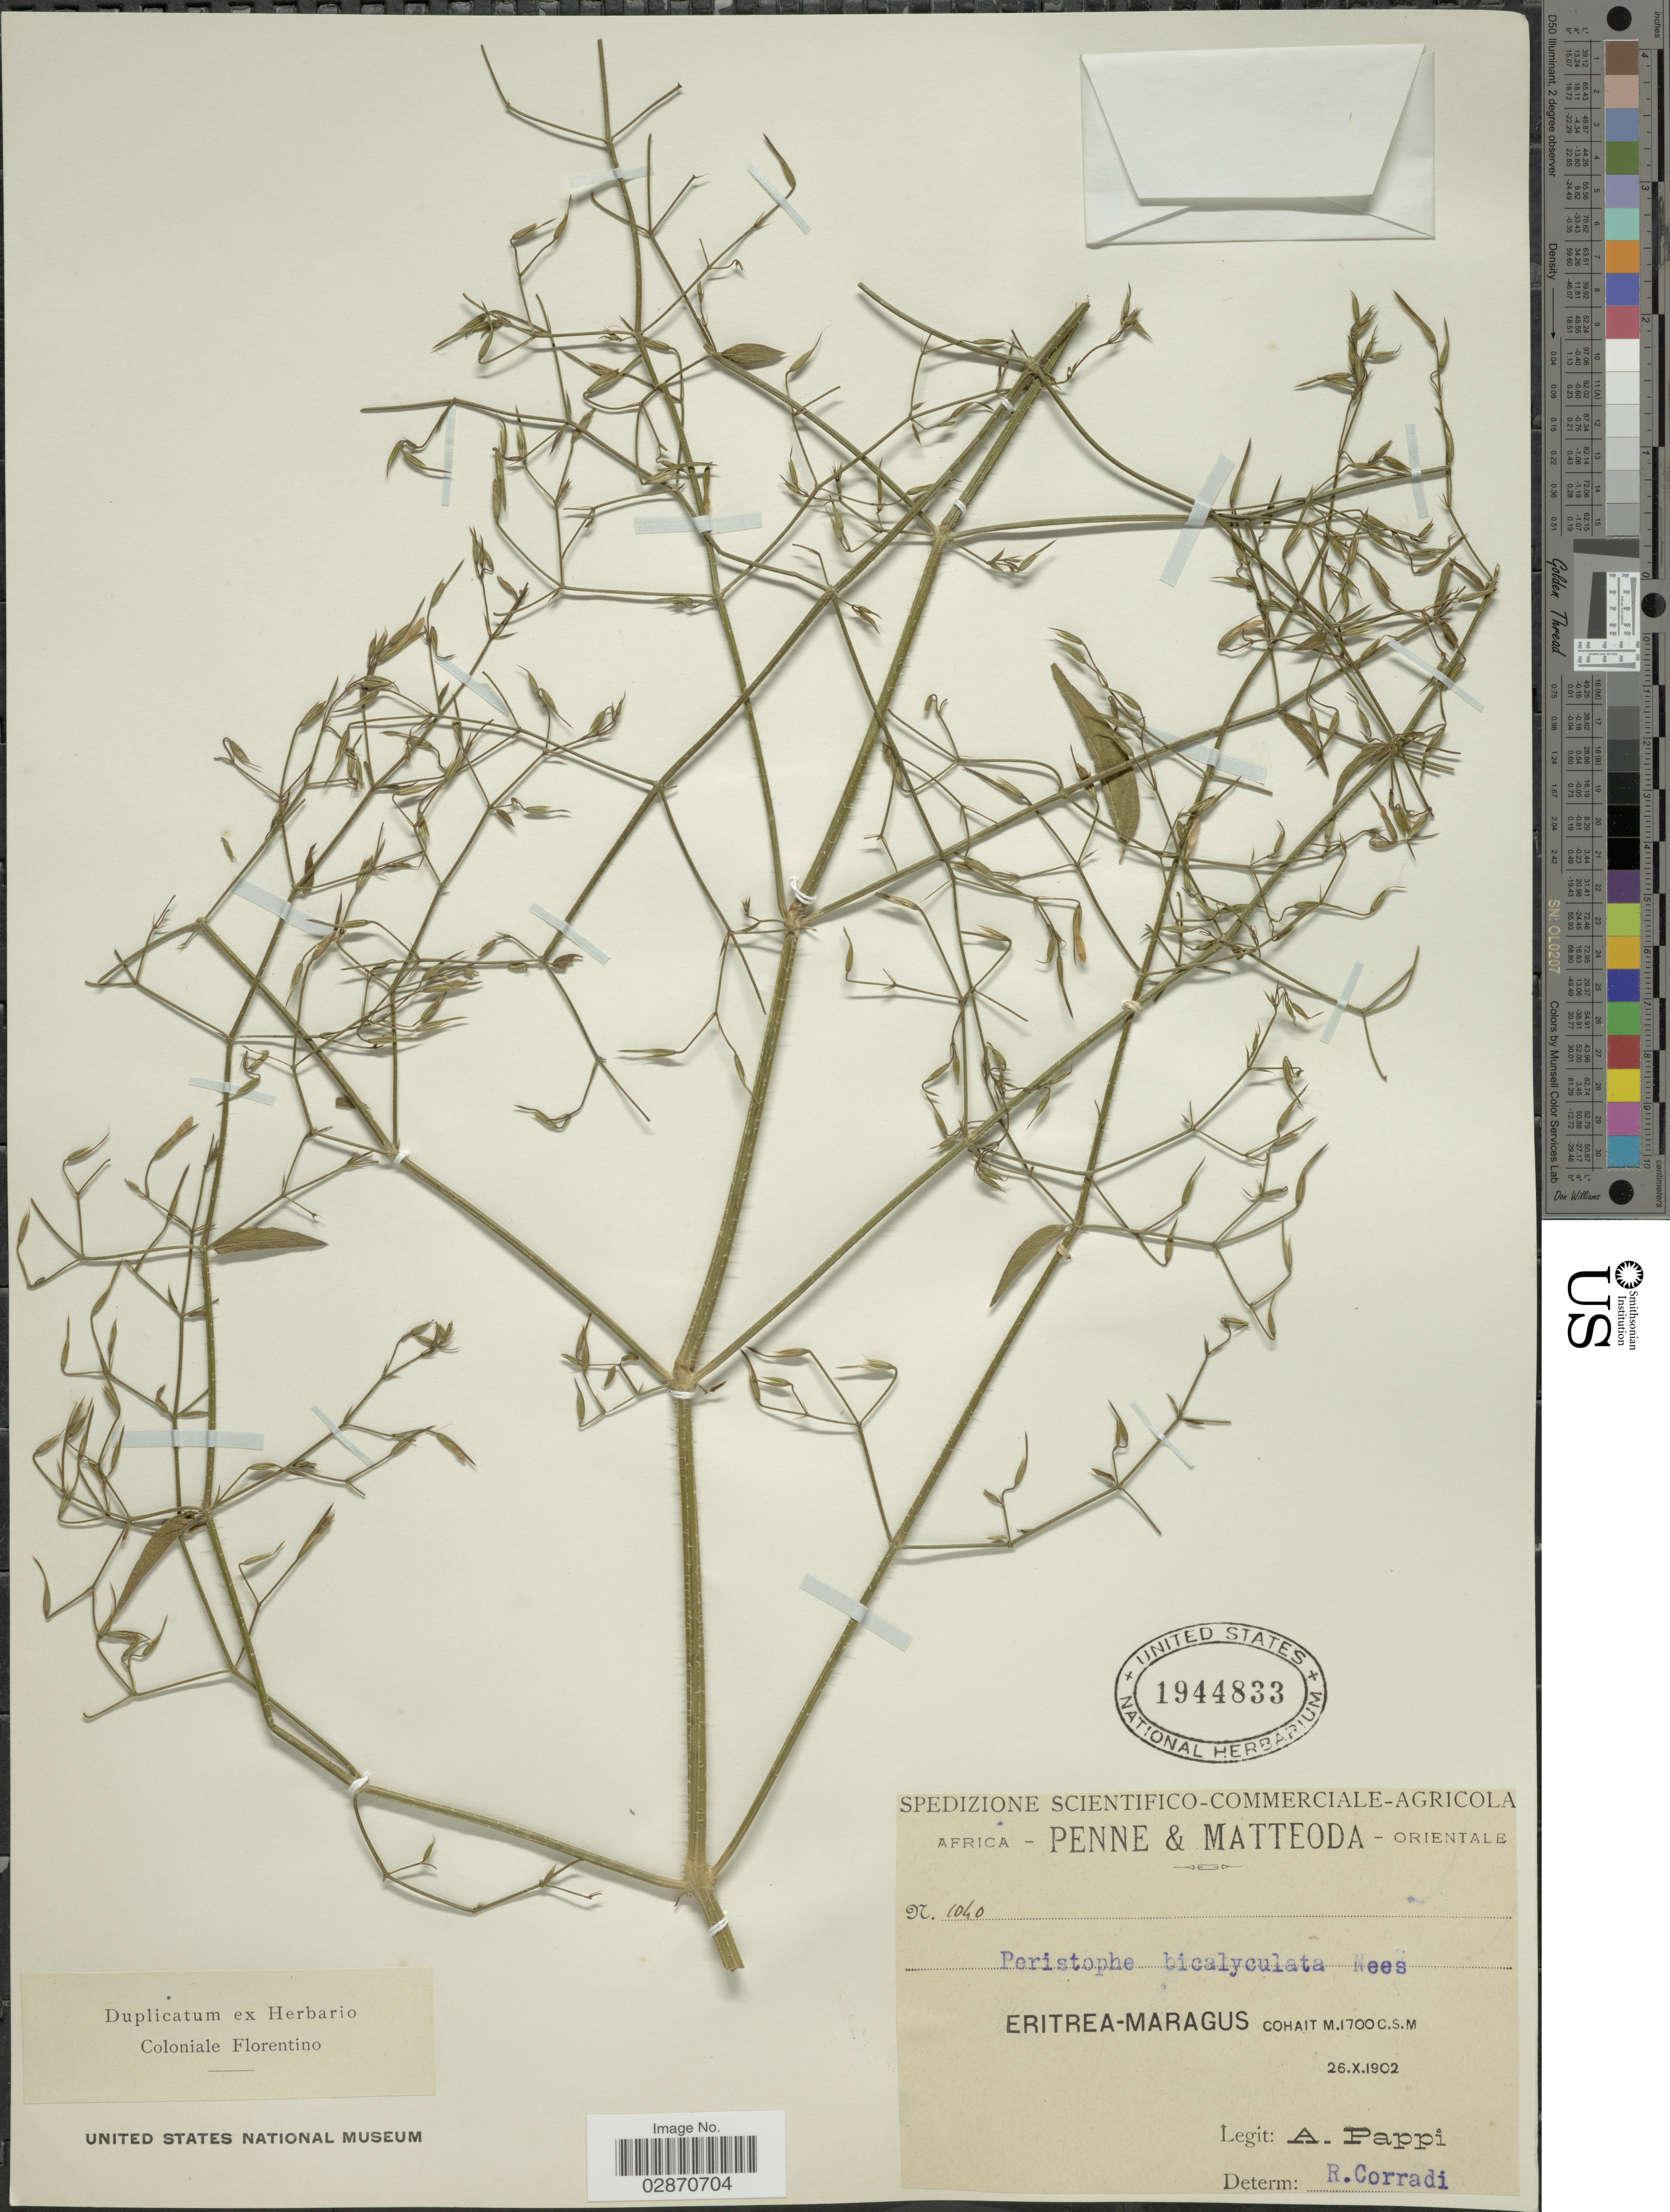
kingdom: Plantae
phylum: Tracheophyta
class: Magnoliopsida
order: Lamiales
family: Acanthaceae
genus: Peristrophe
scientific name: Peristrophe paniculata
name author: (Forssk.) Brummitt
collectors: A. Pappi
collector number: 1040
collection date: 1902-10-26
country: Eritrea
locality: Penne & Matteoda- Orientale. Eritrea-Maragus Cohait.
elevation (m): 1700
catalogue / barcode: US 1944833